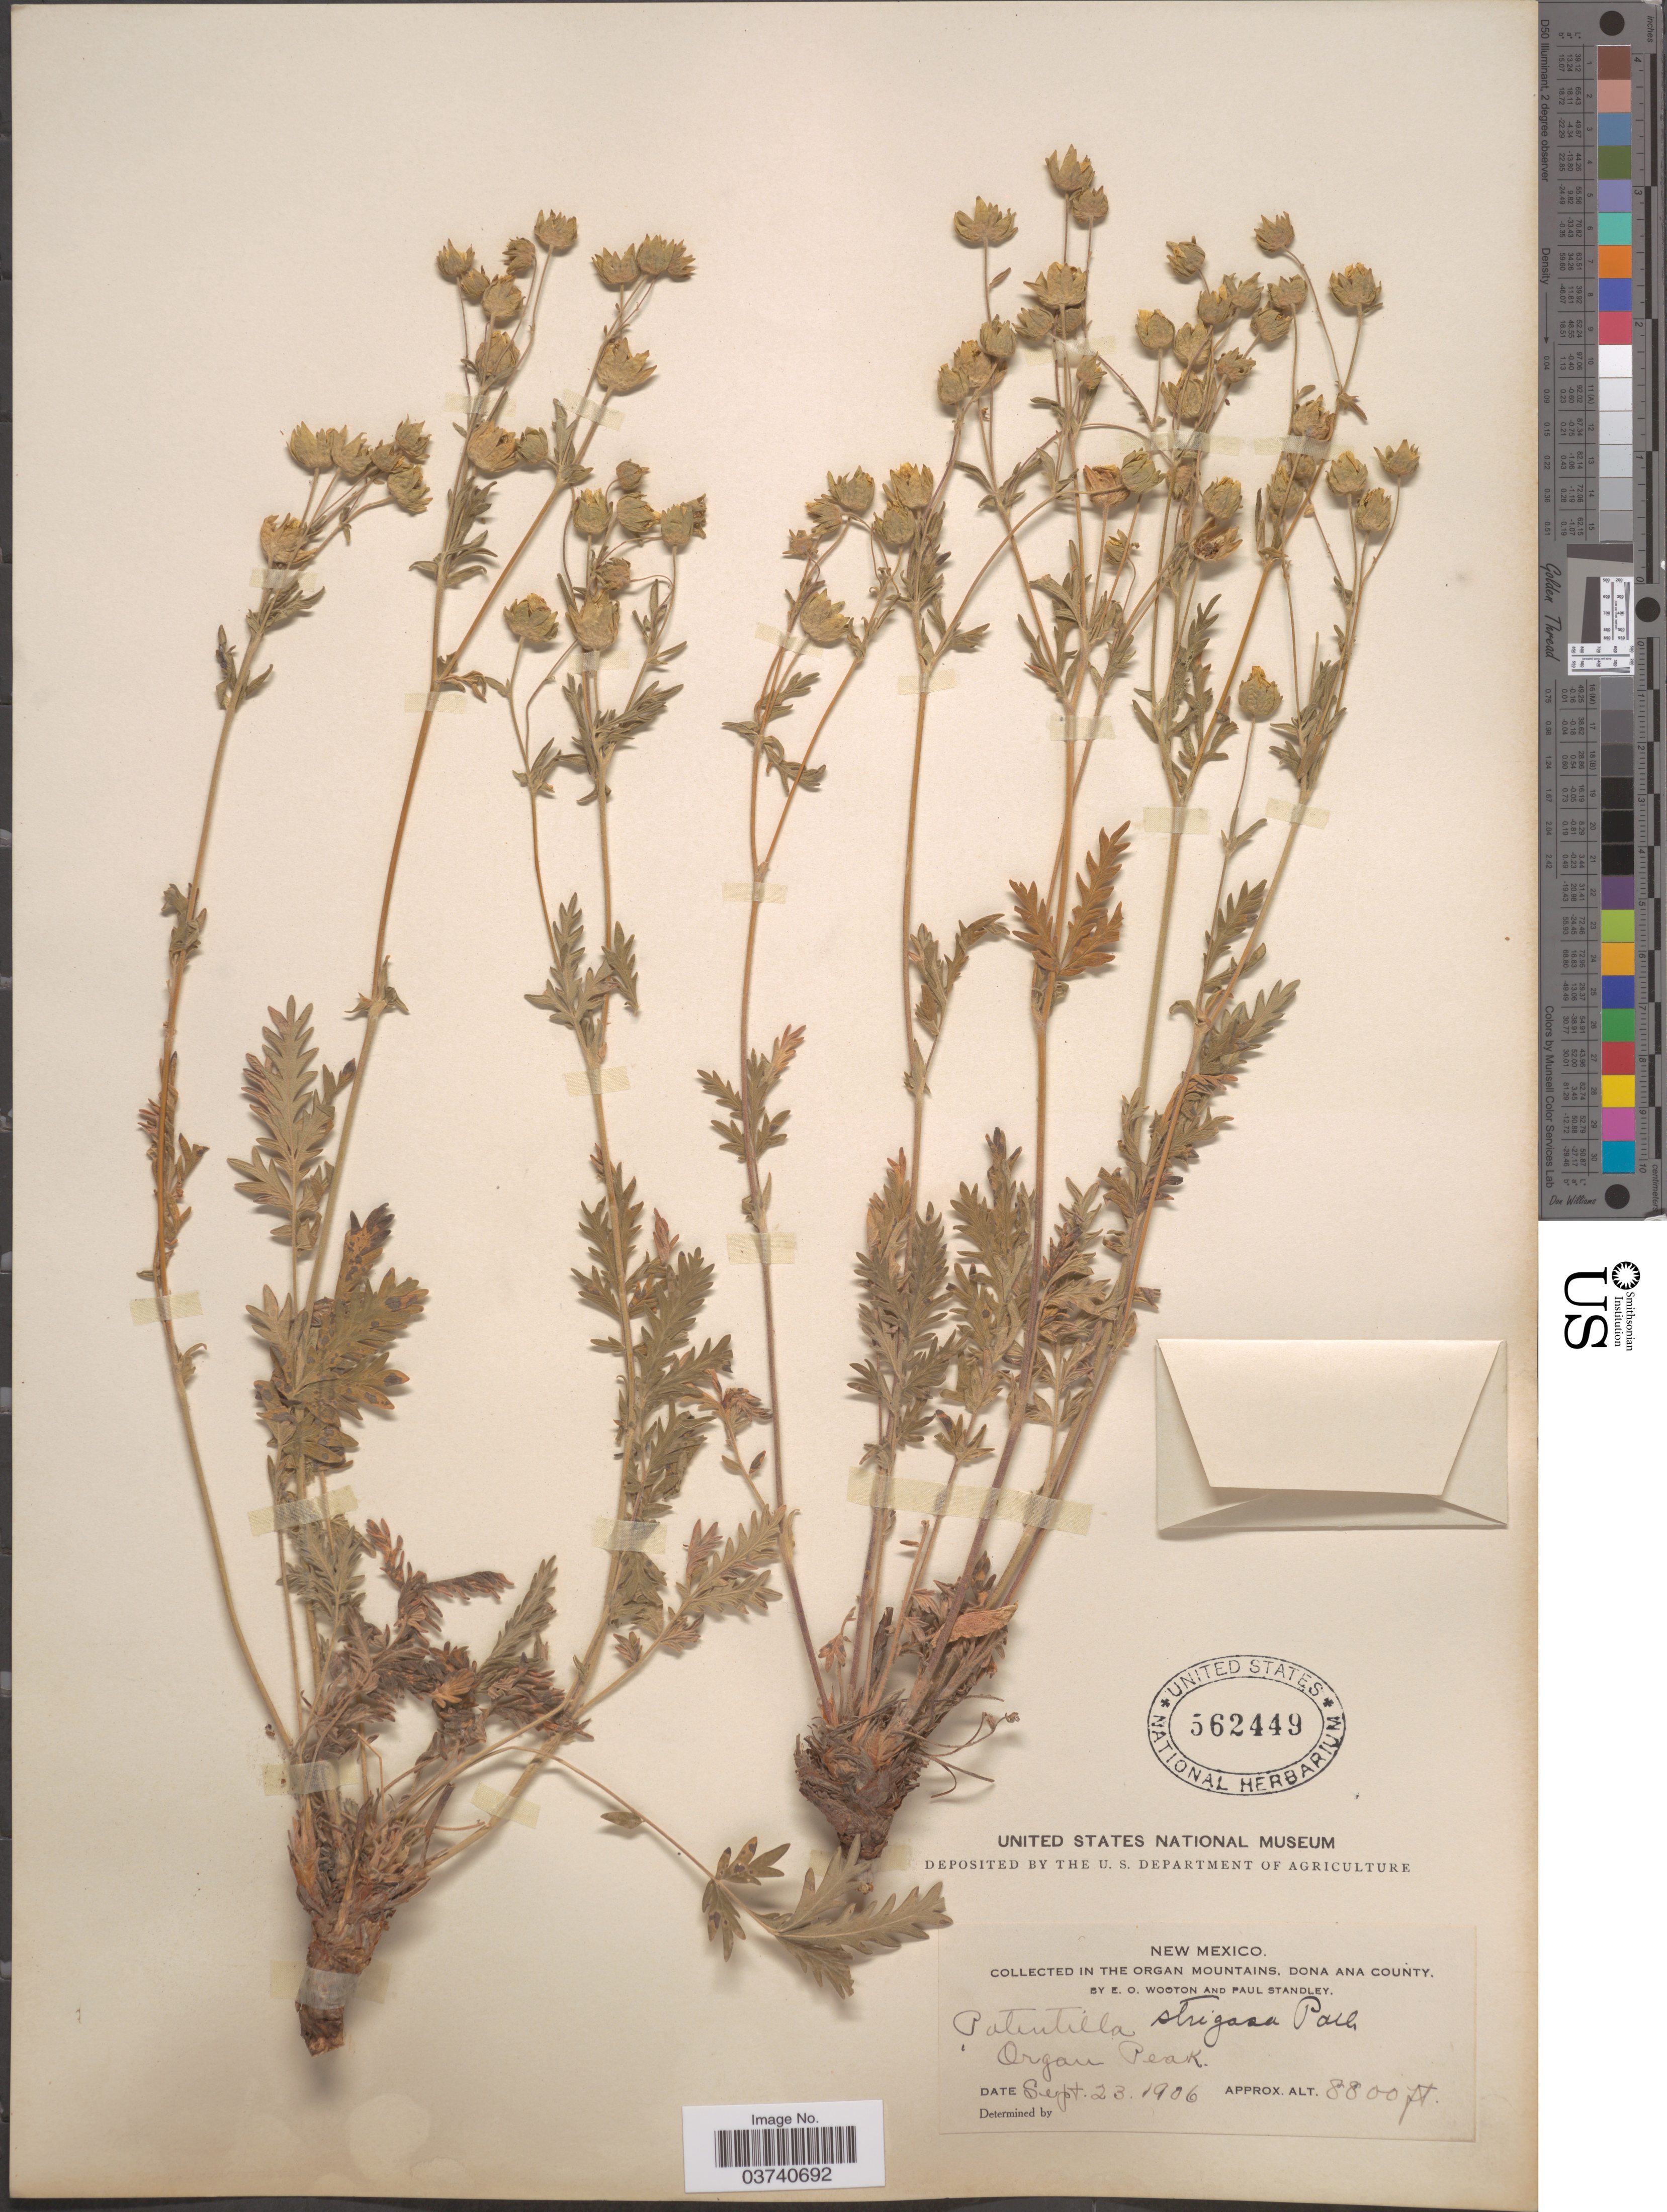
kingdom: Plantae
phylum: Tracheophyta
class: Magnoliopsida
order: Rosales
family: Rosaceae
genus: Potentilla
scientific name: Potentilla pensylvanica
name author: L.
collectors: E. O. Wooton & P. C. Standley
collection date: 1906-09-23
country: United States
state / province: New Mexico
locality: In the Organ Mountains, Dona Ana County. Organ Peak.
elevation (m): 2682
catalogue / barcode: US 562449